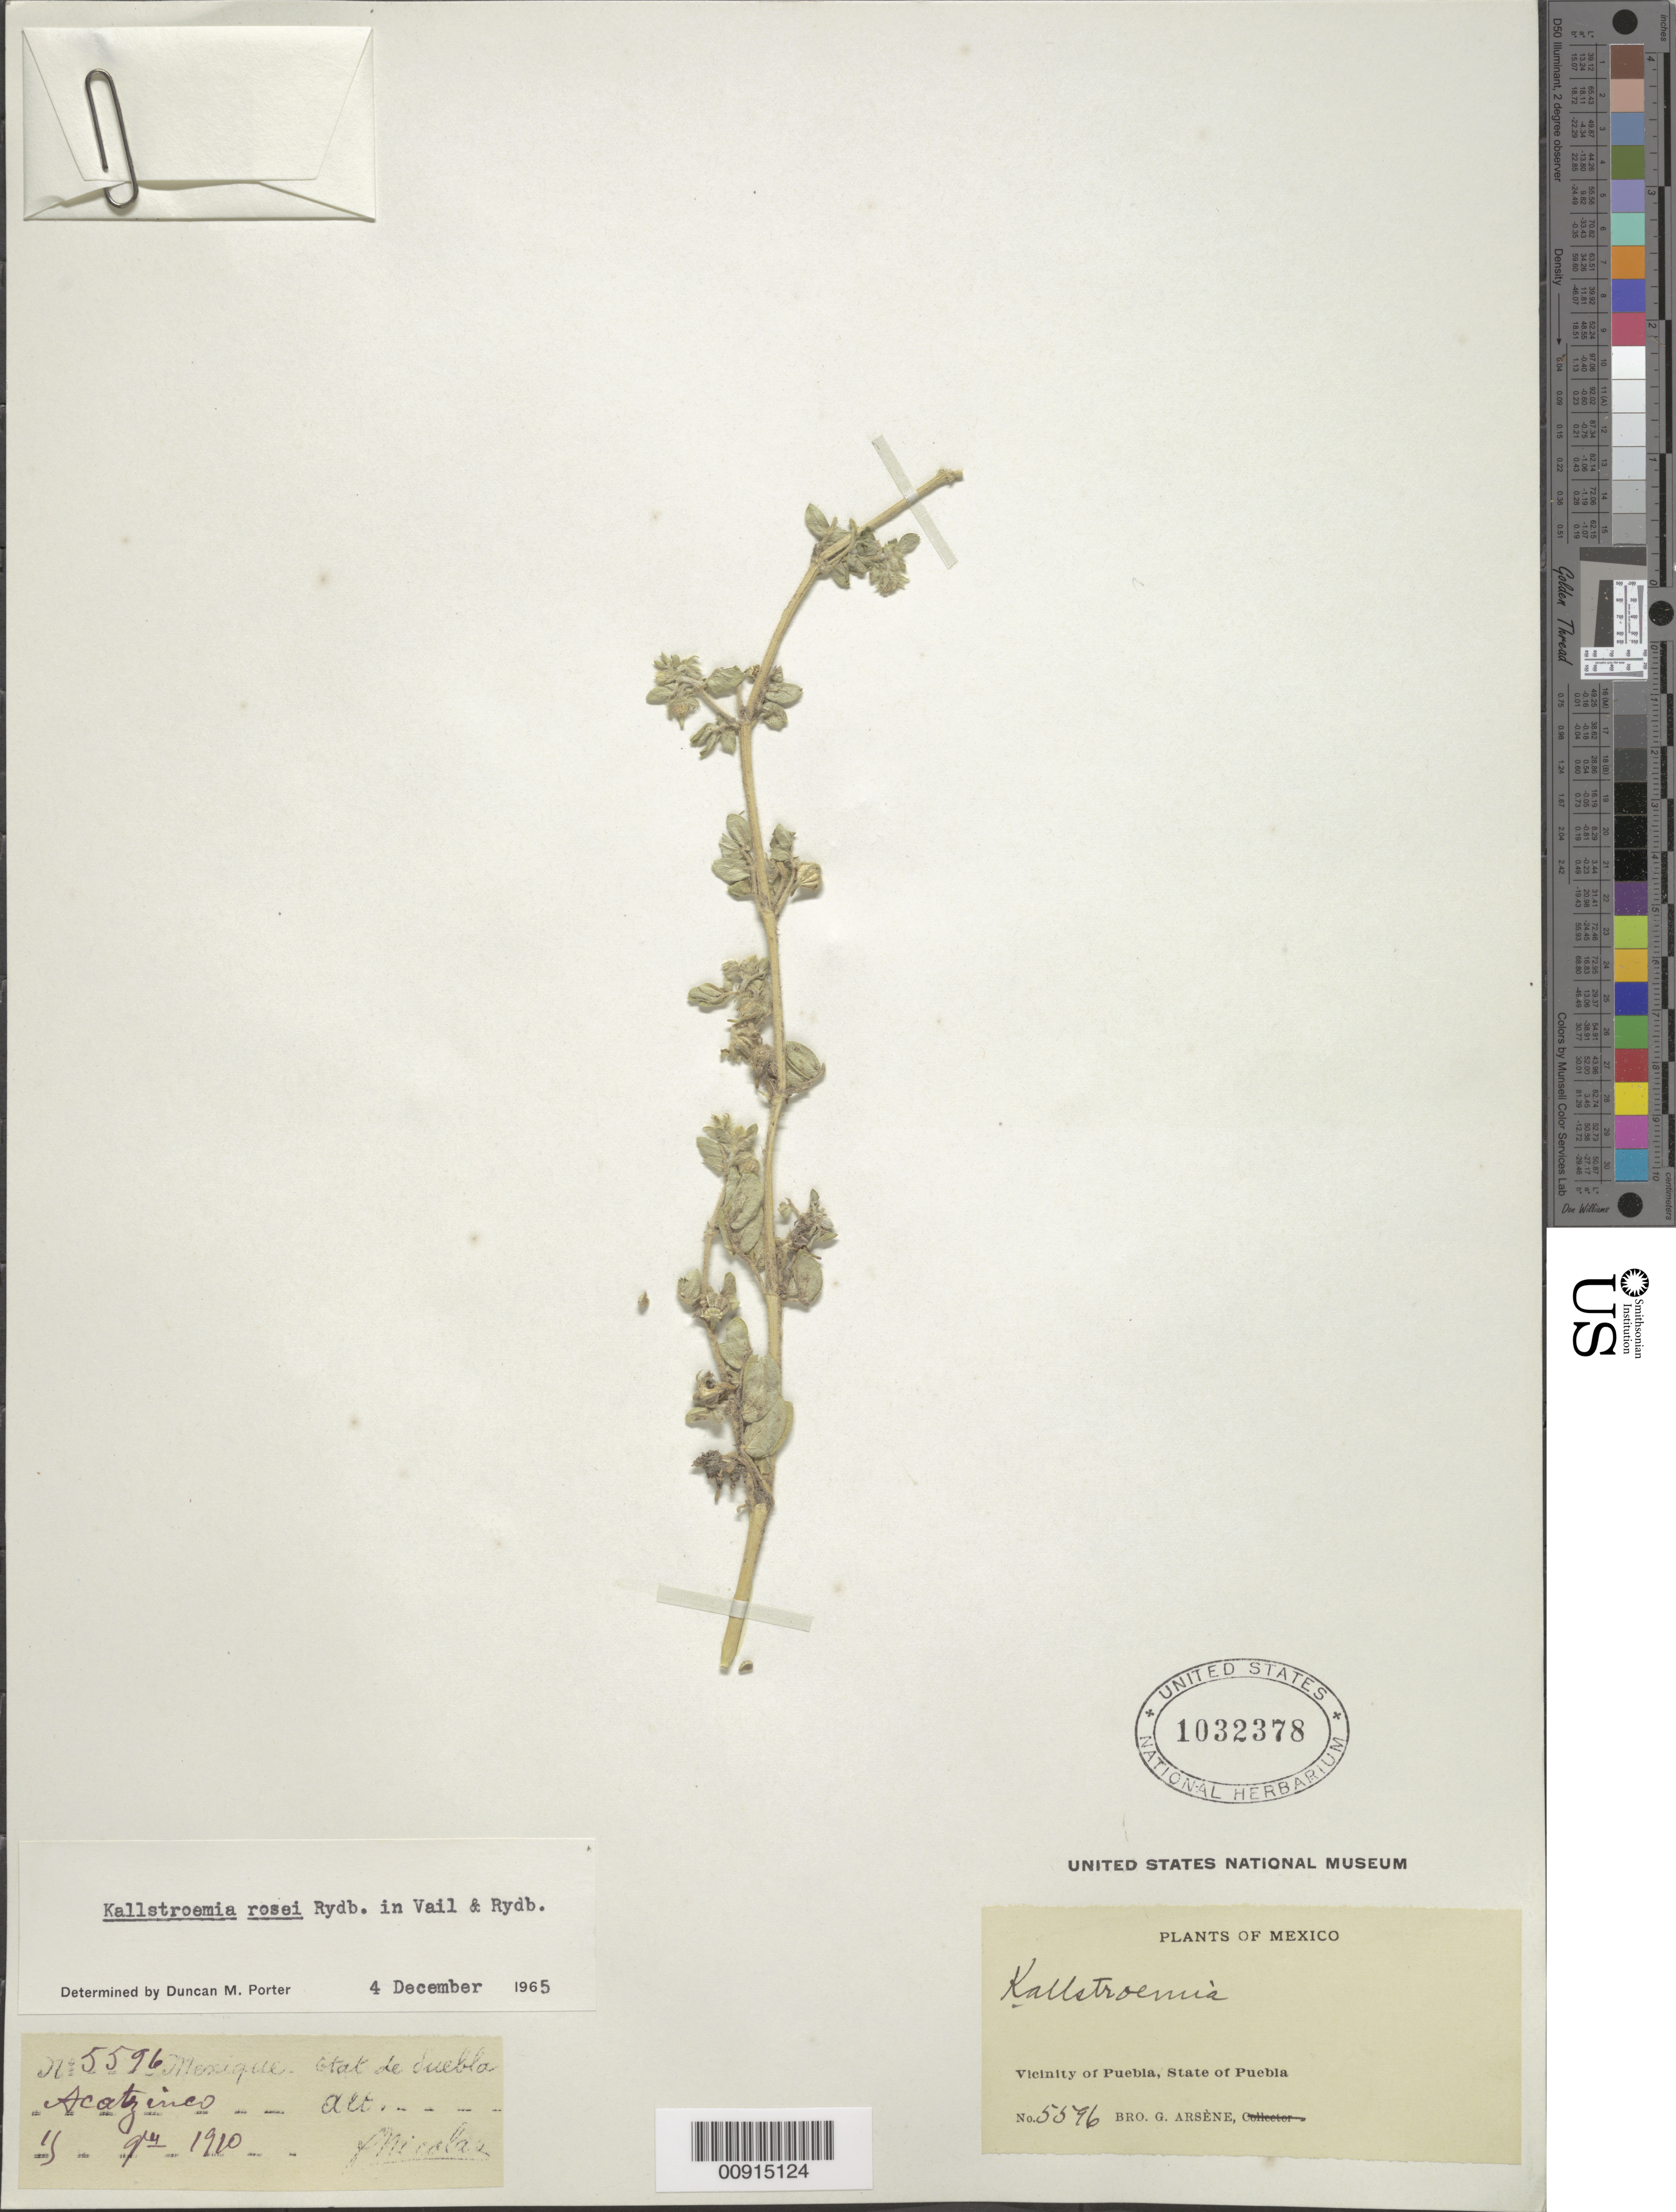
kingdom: Plantae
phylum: Tracheophyta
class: Magnoliopsida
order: Zygophyllales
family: Zygophyllaceae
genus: Kallstroemia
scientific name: Kallstroemia rosei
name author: Rydb.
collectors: B. Nicolas & Bro. G. Arsène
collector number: Arsène, Bro. G. 5596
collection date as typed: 15 Sep 1910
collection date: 1910-09-15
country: Mexico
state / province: Puebla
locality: Acatzinco. Vicinity of Puebla, State of Puebla.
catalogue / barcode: US 1032378